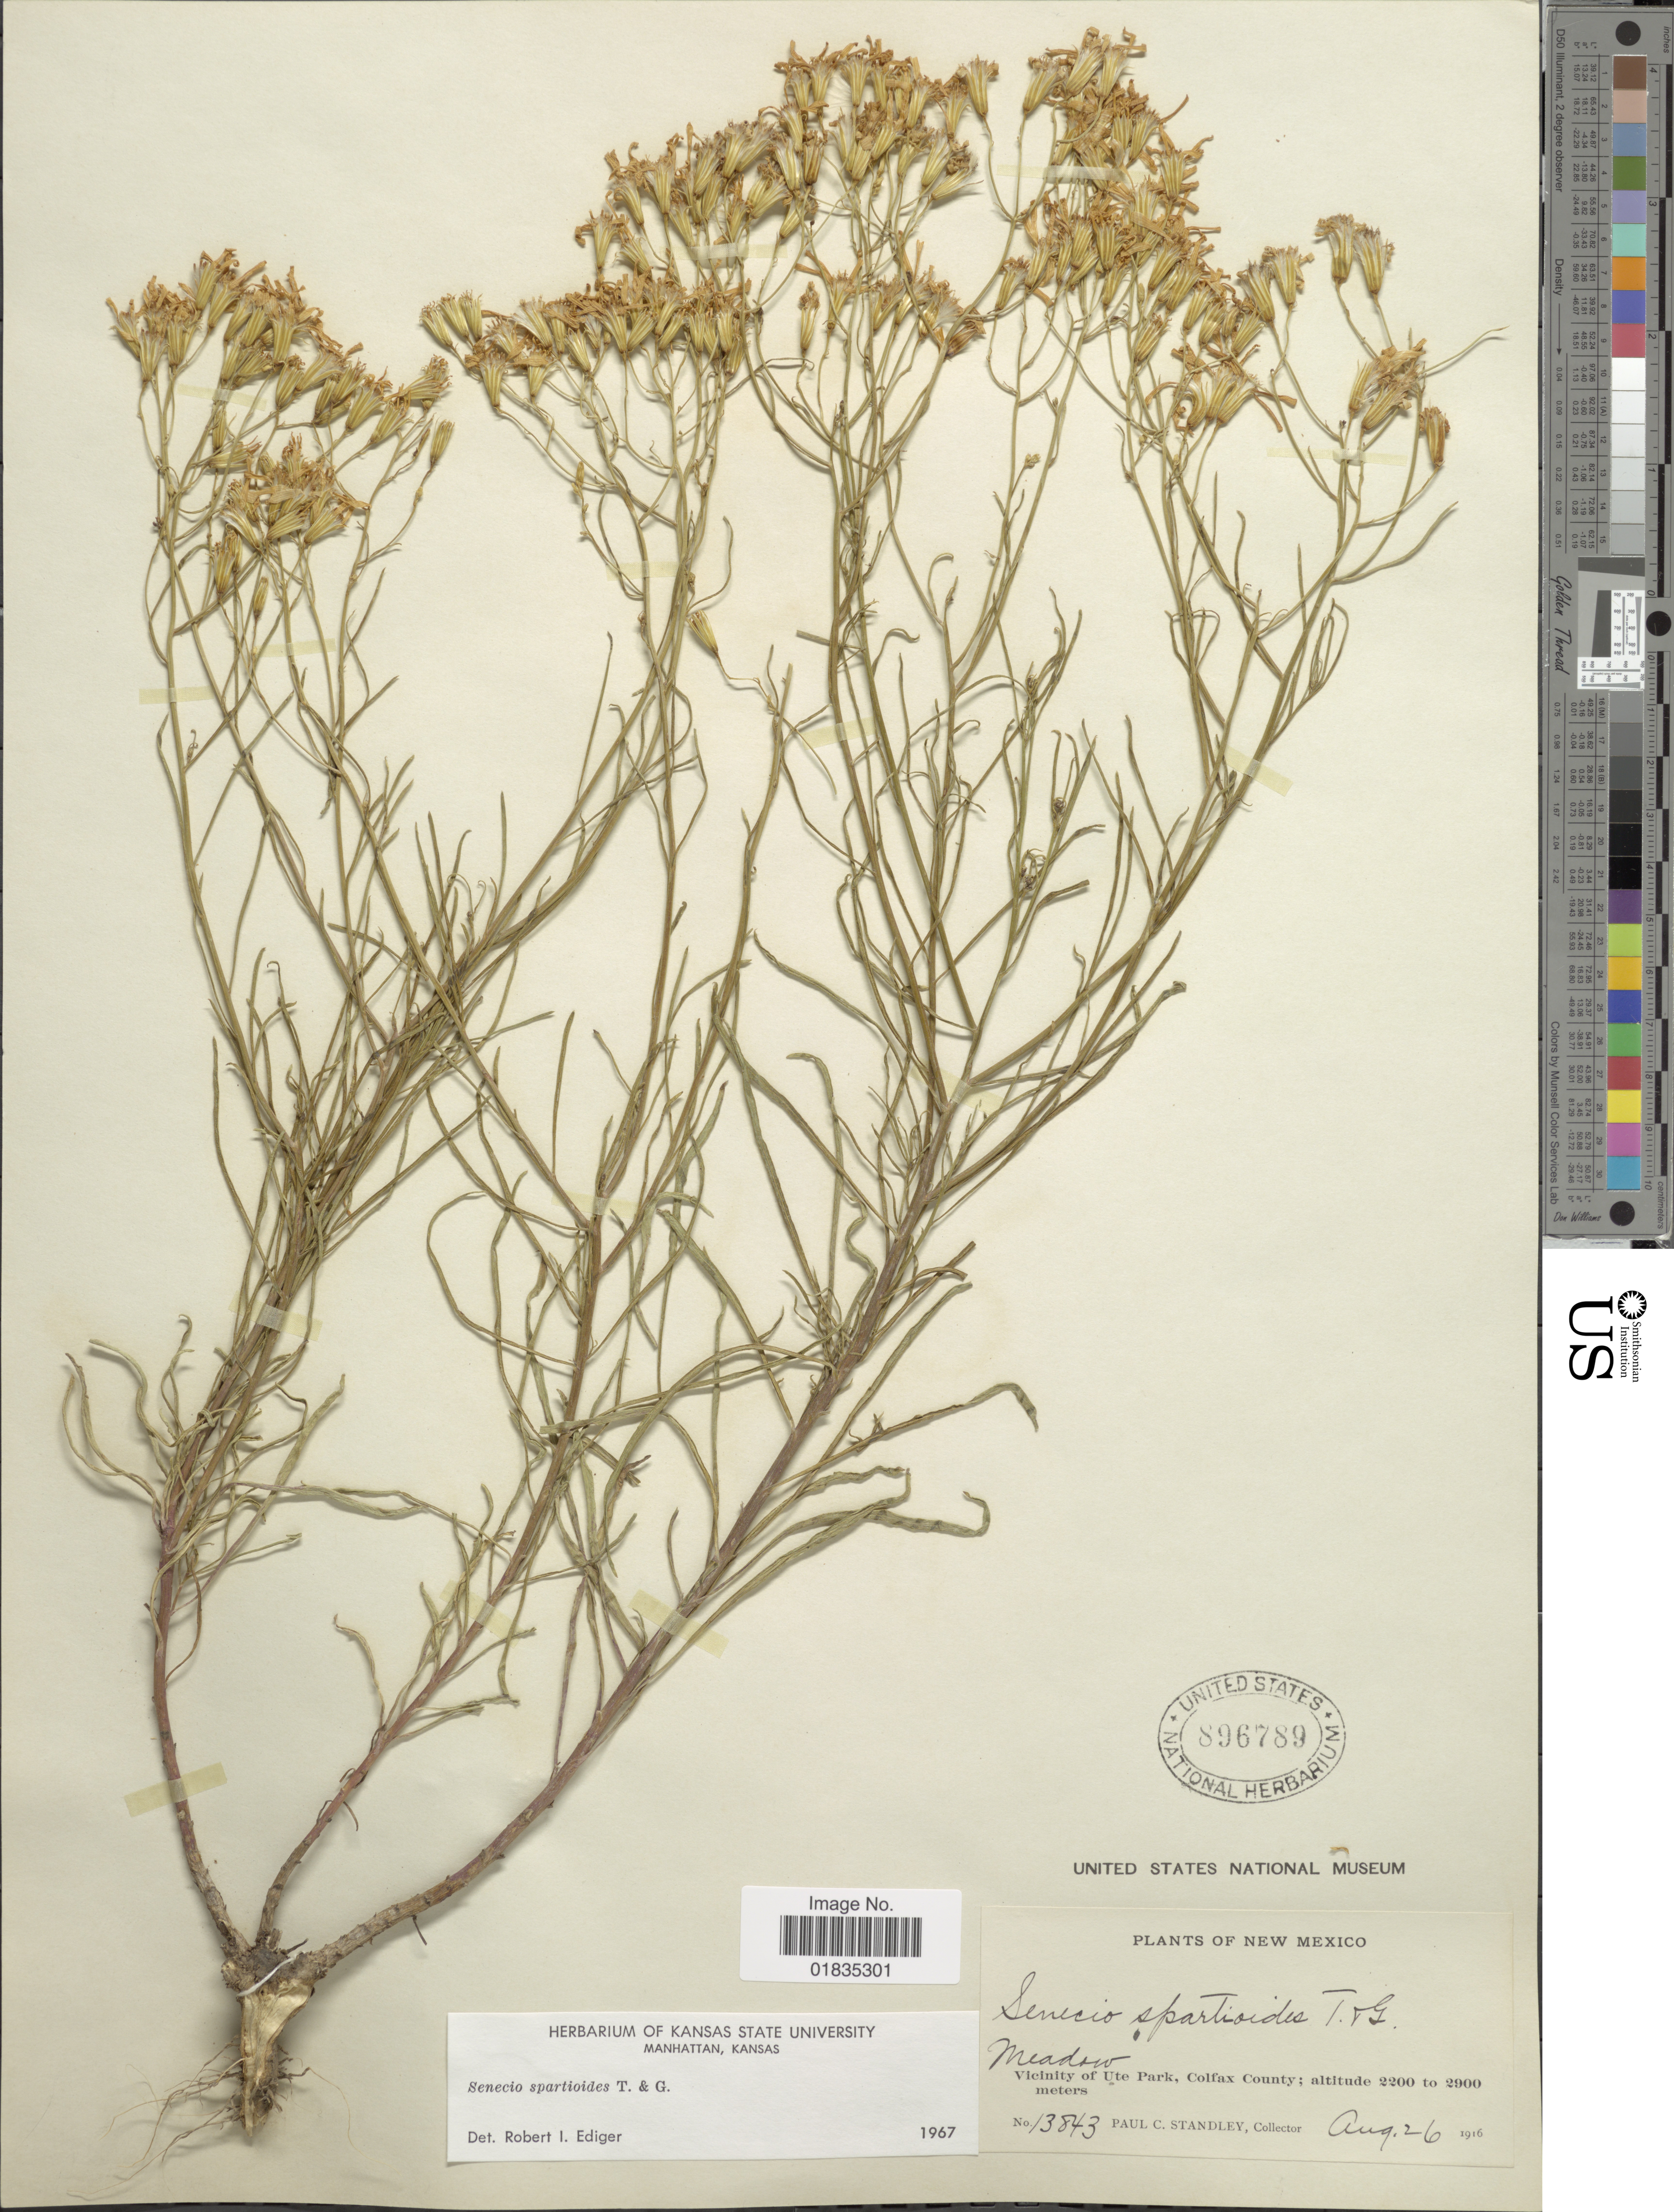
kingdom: Plantae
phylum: Tracheophyta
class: Magnoliopsida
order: Asterales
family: Asteraceae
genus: Senecio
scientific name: Senecio spartioides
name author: Torr. & A. Gray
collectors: P. C. Standley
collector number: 13843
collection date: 1916-08-26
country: United States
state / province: New Mexico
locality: Meadow, vicinity of Ute Park, Colfax County.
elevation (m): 2200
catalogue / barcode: US 896789